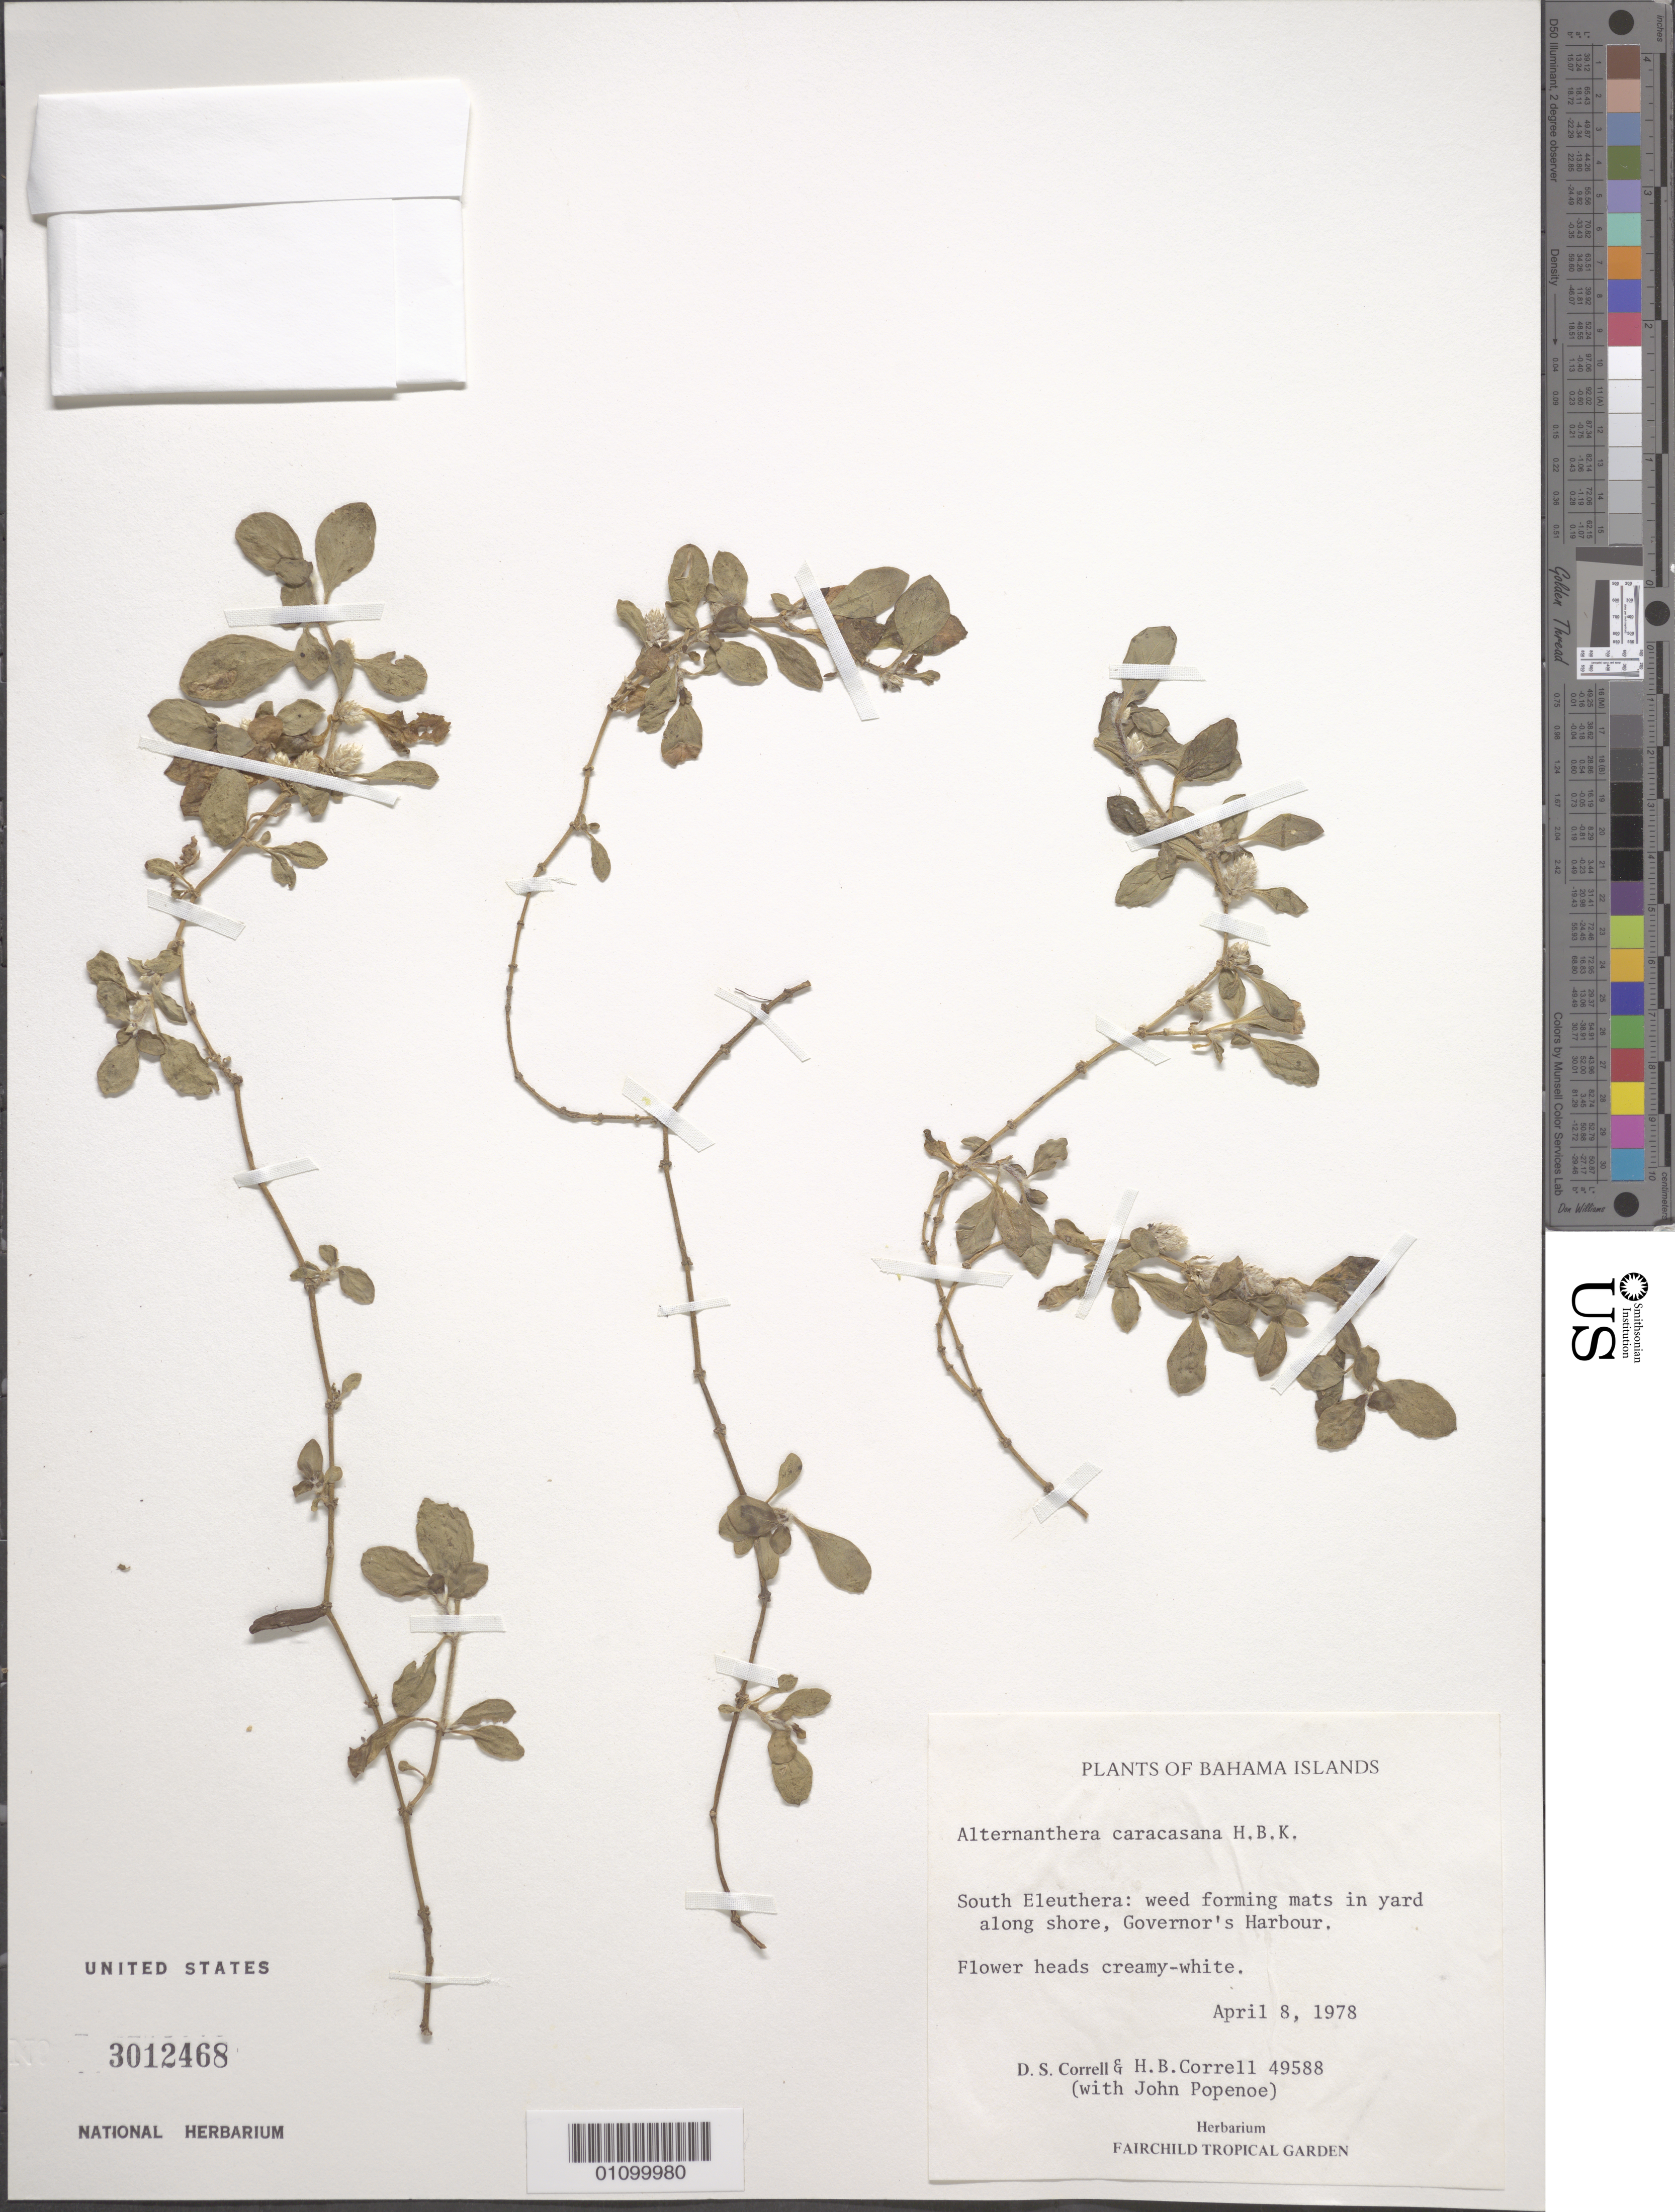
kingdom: Plantae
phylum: Tracheophyta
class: Magnoliopsida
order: Caryophyllales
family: Amaranthaceae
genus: Alternanthera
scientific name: Alternanthera caracasana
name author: Kunth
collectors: D. S. Correll, J. Popenoe & D. S. Correll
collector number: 49588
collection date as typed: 08 Apr 1978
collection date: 1978-04-08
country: Bahamas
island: Harbour I.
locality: South Eleuthera: Weeding forming mats in yard along shore, Governer's harbour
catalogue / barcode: US 3012468